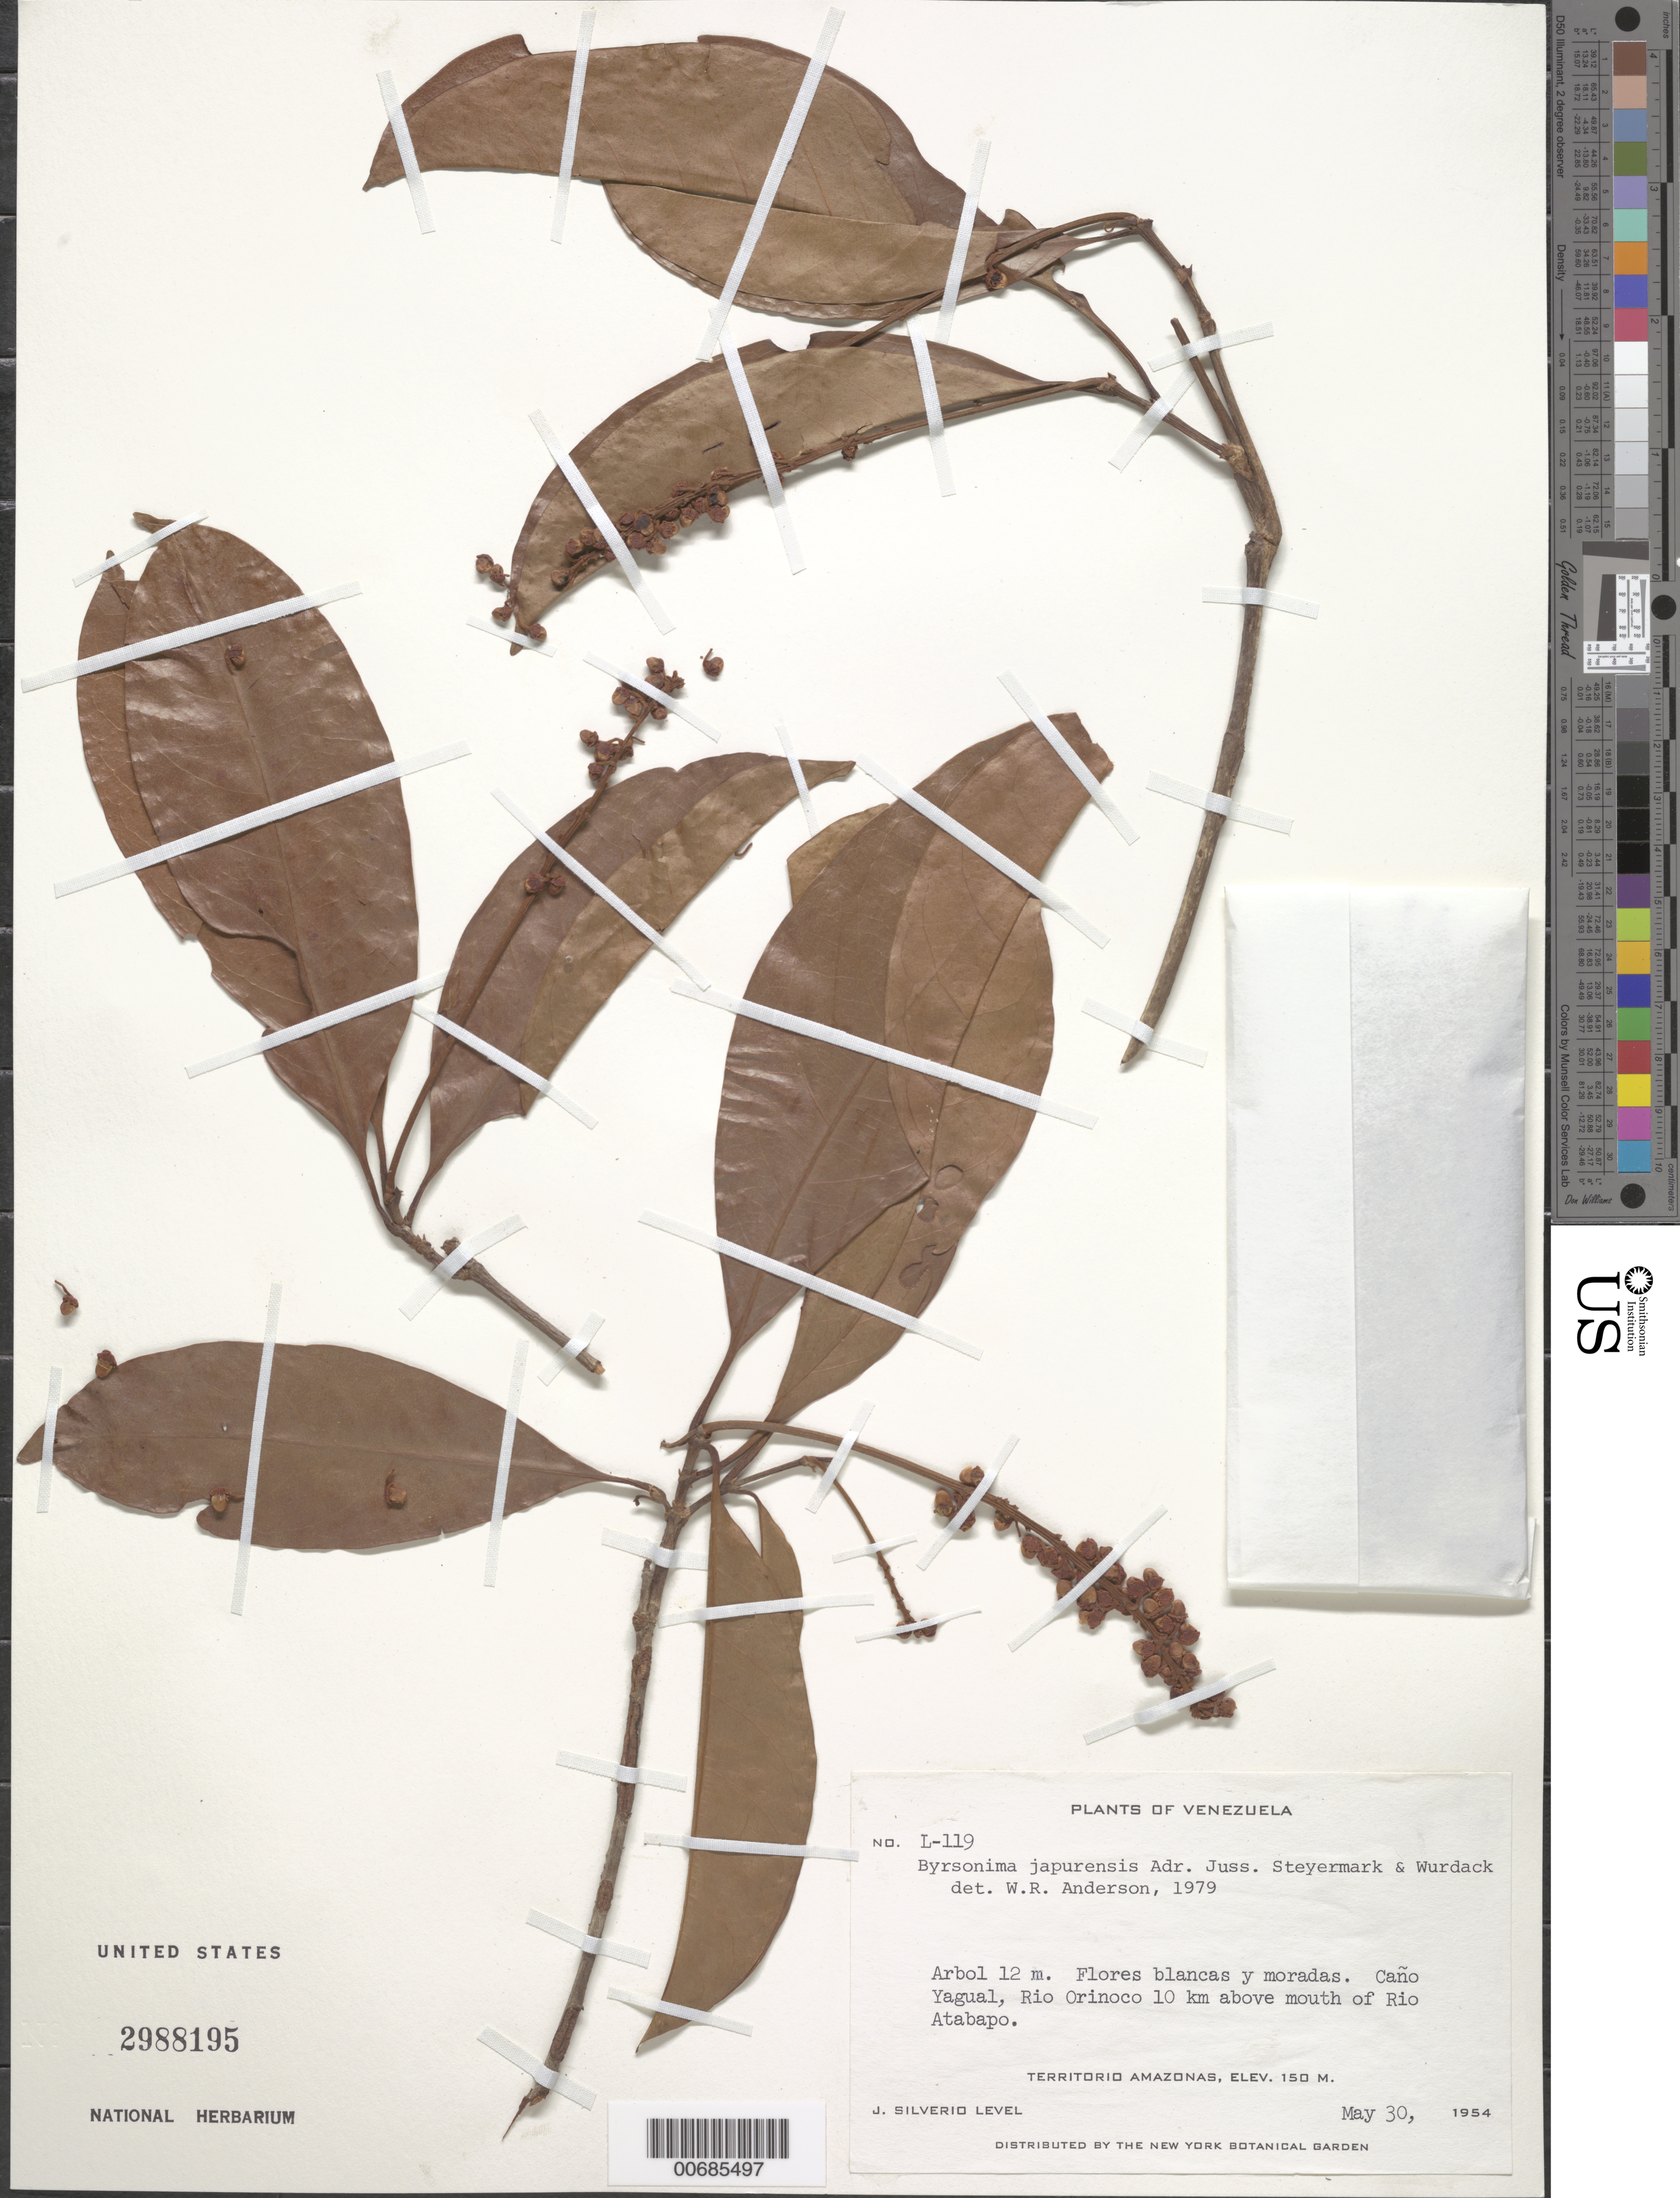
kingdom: Plantae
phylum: Tracheophyta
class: Magnoliopsida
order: Malpighiales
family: Malpighiaceae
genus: Byrsonima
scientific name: Byrsonima japurensis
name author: A. Juss.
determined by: Anderson, W. R., (MICH), University of Michigan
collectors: J. Silverio L.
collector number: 119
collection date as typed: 30-May-54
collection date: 1954-05-30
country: Venezuela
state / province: Amazonas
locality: Caño Yagual, Río Orinoco, 10 km above mouth of Río Orinoco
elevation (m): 150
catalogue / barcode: US 2988195